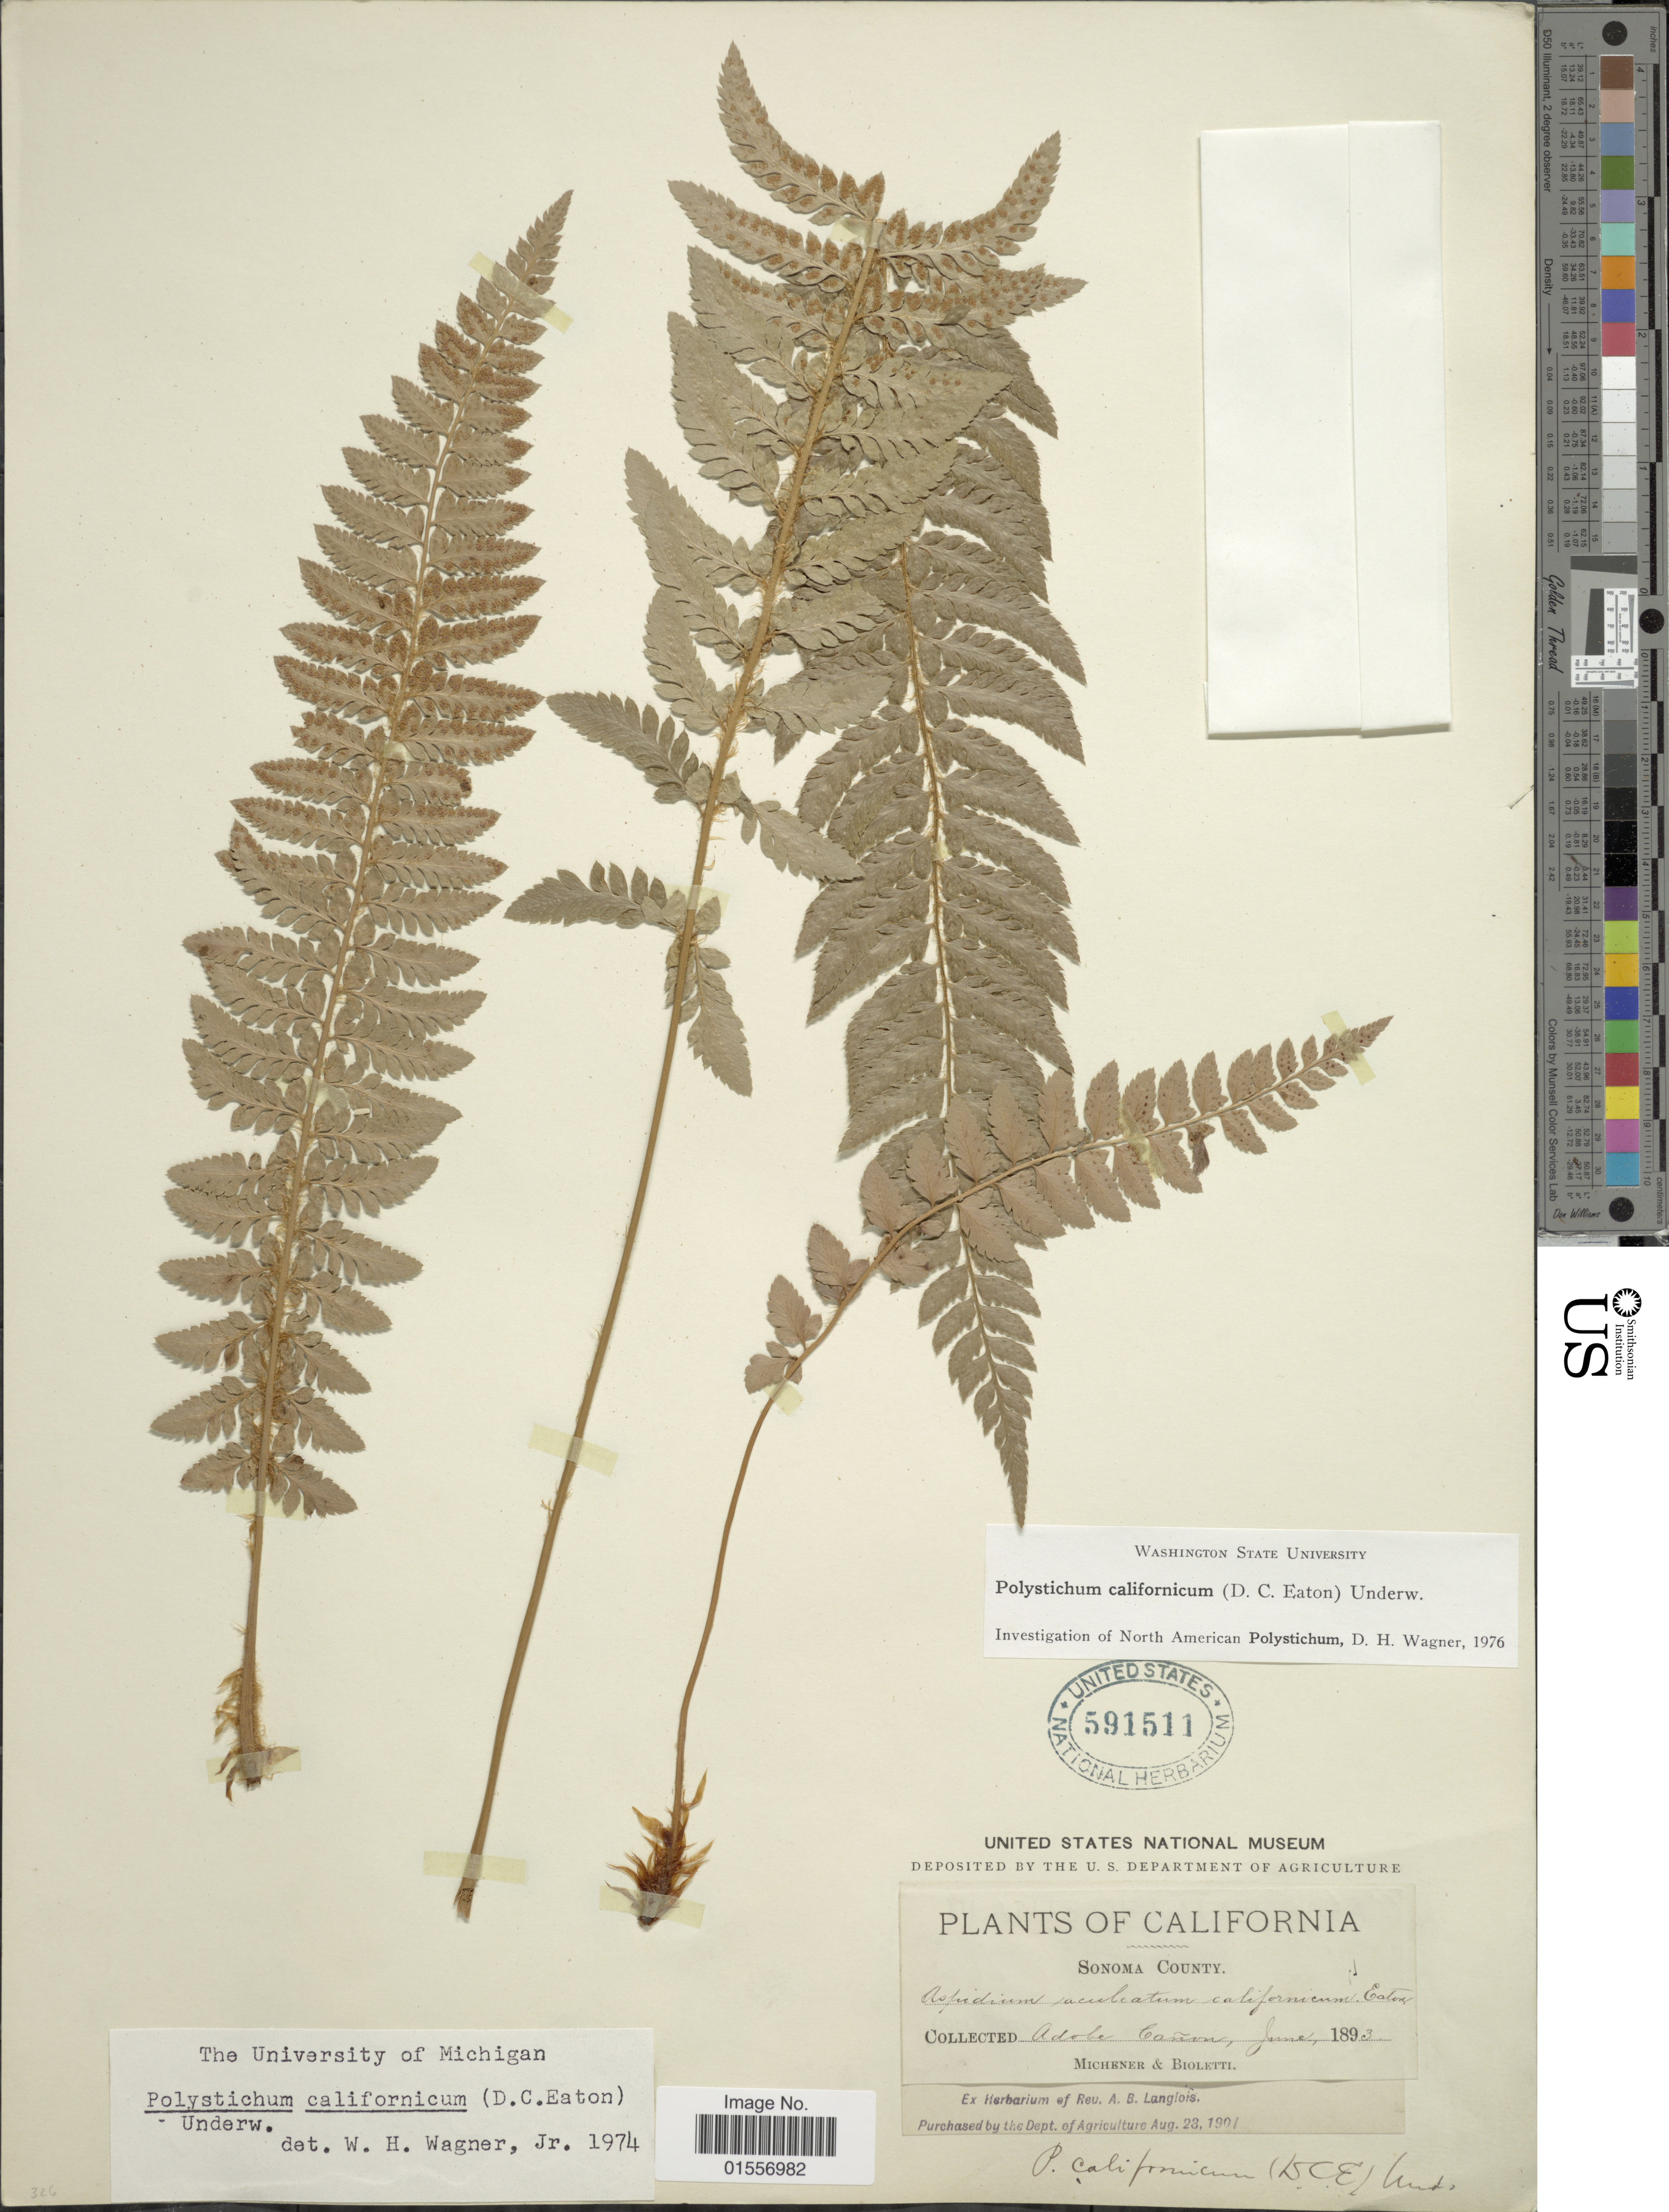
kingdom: Plantae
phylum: Tracheophyta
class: Polypodiopsida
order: Polypodiales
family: Dryopteridaceae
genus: Polystichum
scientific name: Polystichum californicum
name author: (D.C. Eaton) Diels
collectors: -. Michener & -- Bioletti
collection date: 1893-06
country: United States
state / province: California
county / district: Sonoma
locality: Sonoma County, Adobe Canon.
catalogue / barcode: US 591511